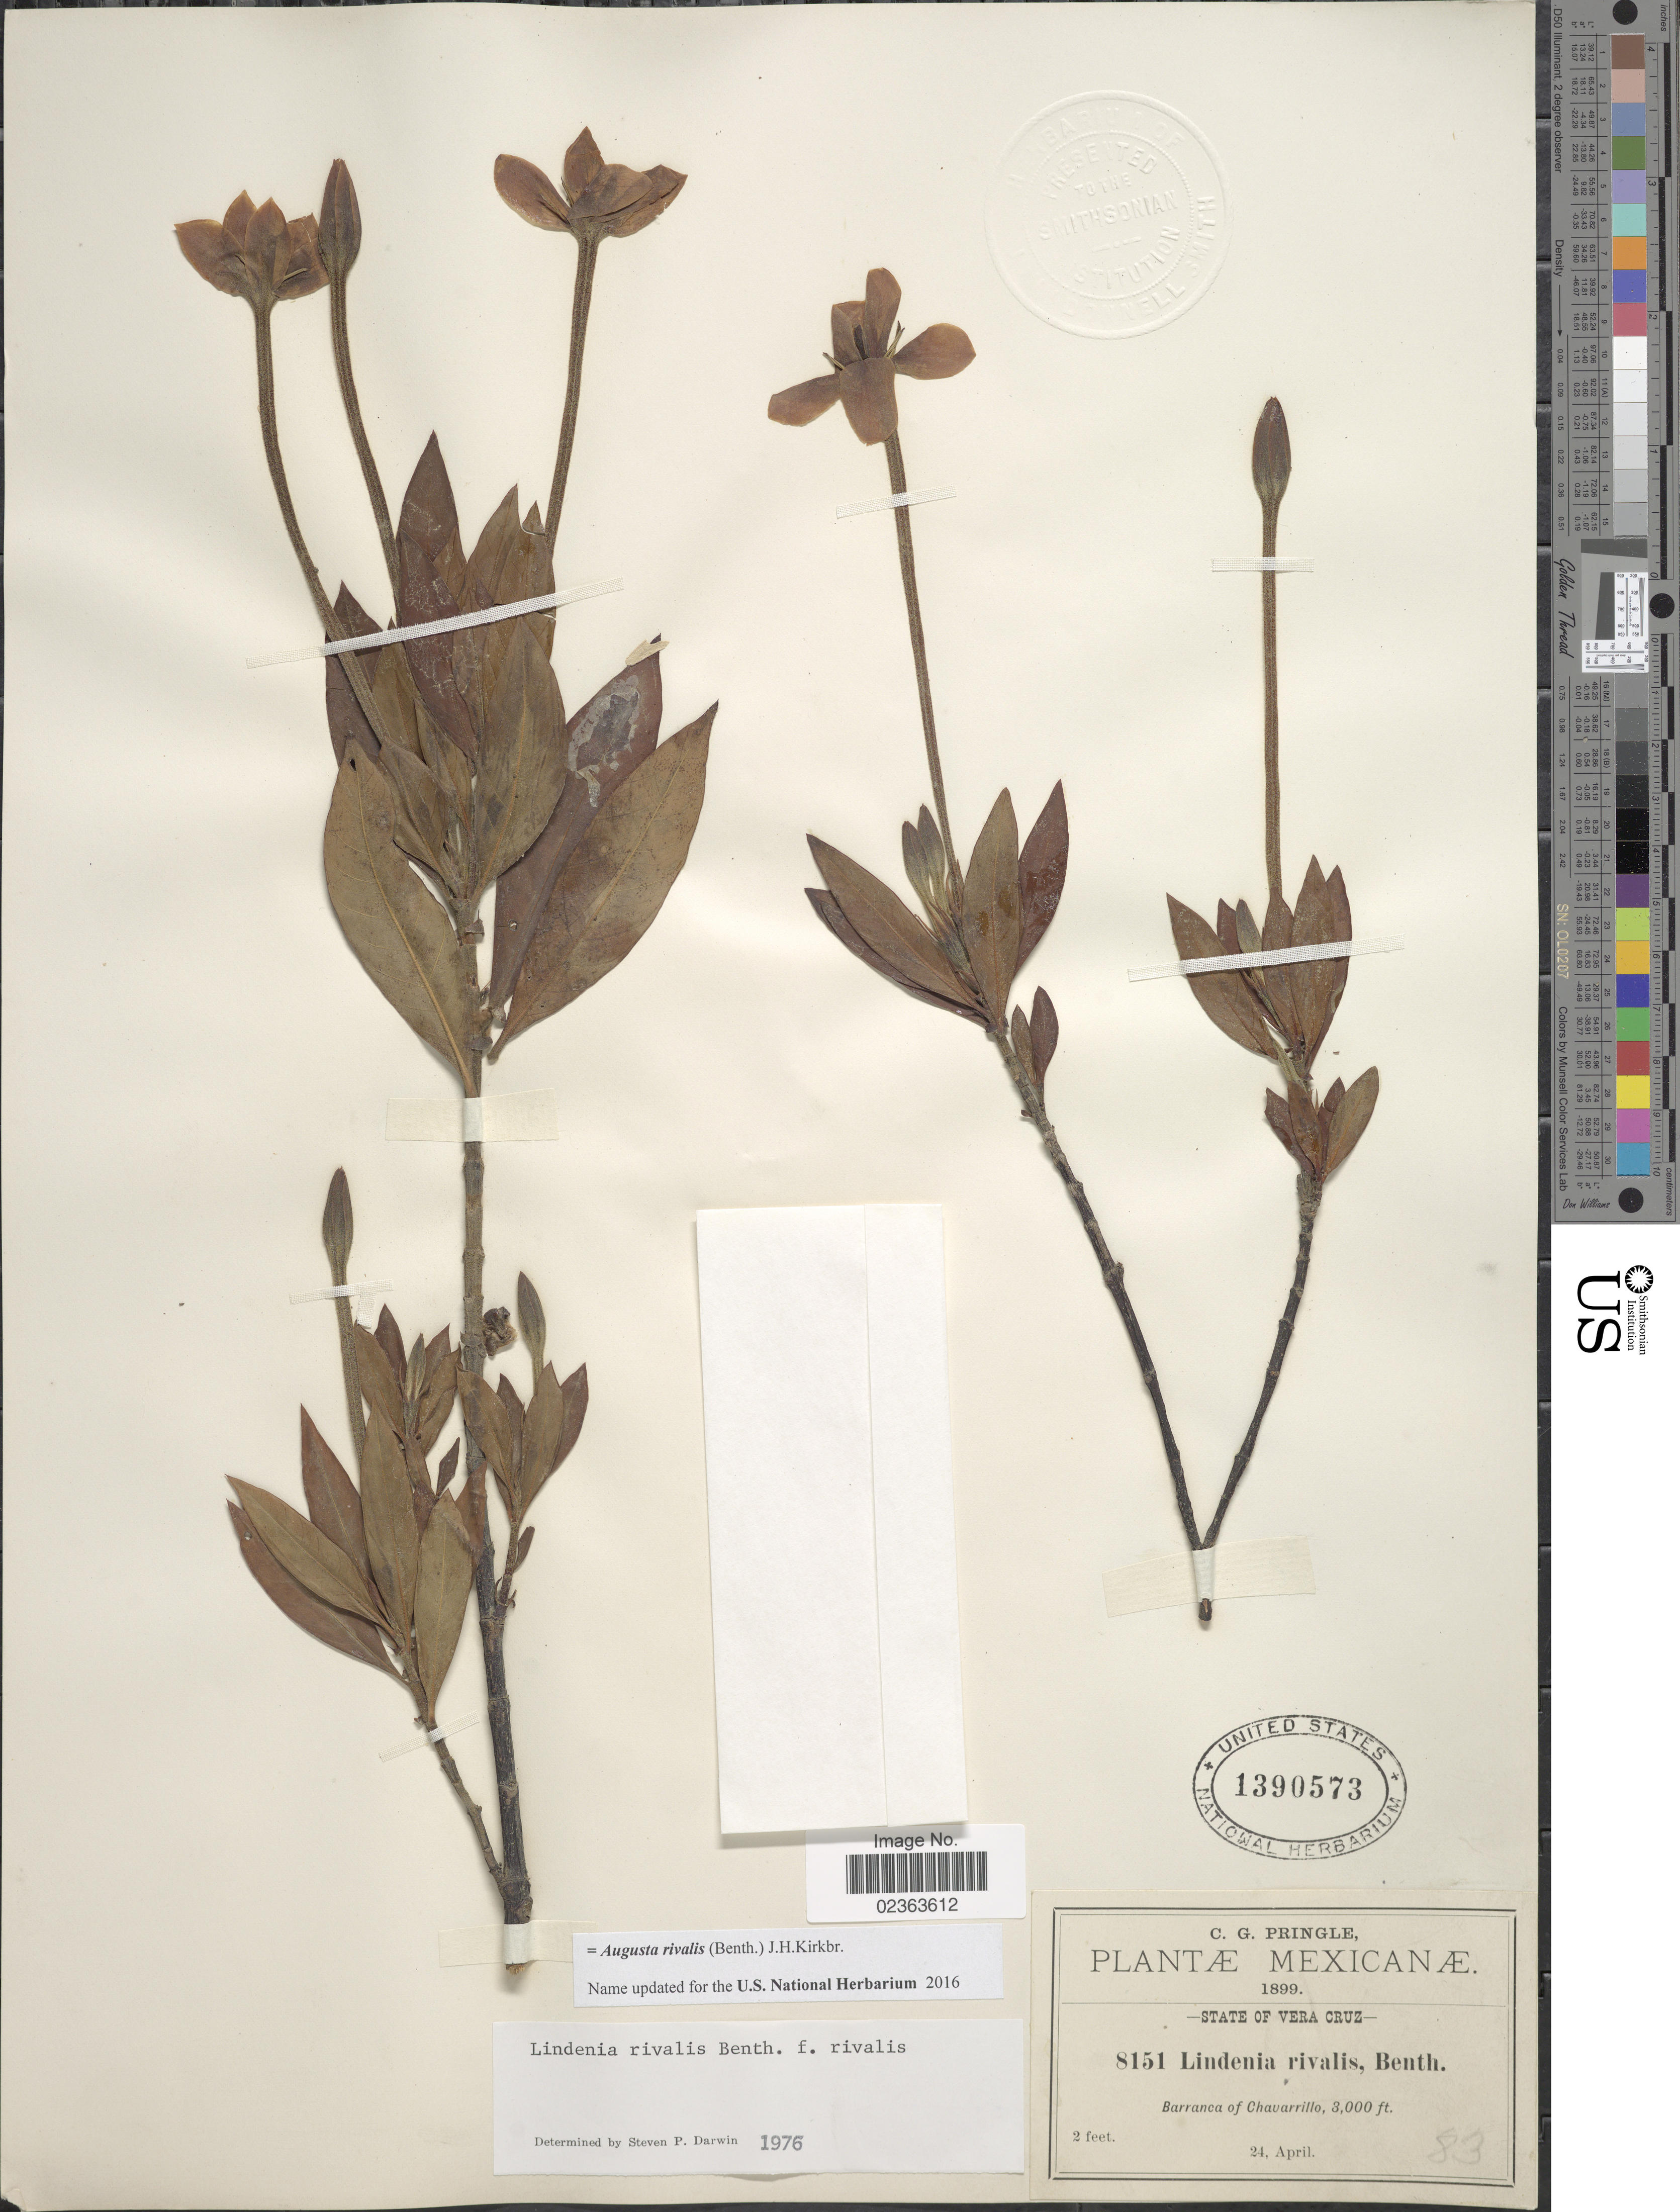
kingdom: Plantae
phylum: Tracheophyta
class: Magnoliopsida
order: Gentianales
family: Rubiaceae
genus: Augusta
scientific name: Augusta rivalis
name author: (Benth.) J.H. Kirkbr.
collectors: C. G. Pringle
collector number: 8151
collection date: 1899-04-24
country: Mexico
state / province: Veracruz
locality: State of Vera Cruz, Barranca of Chavarrillo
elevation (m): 914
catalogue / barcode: US 1390573